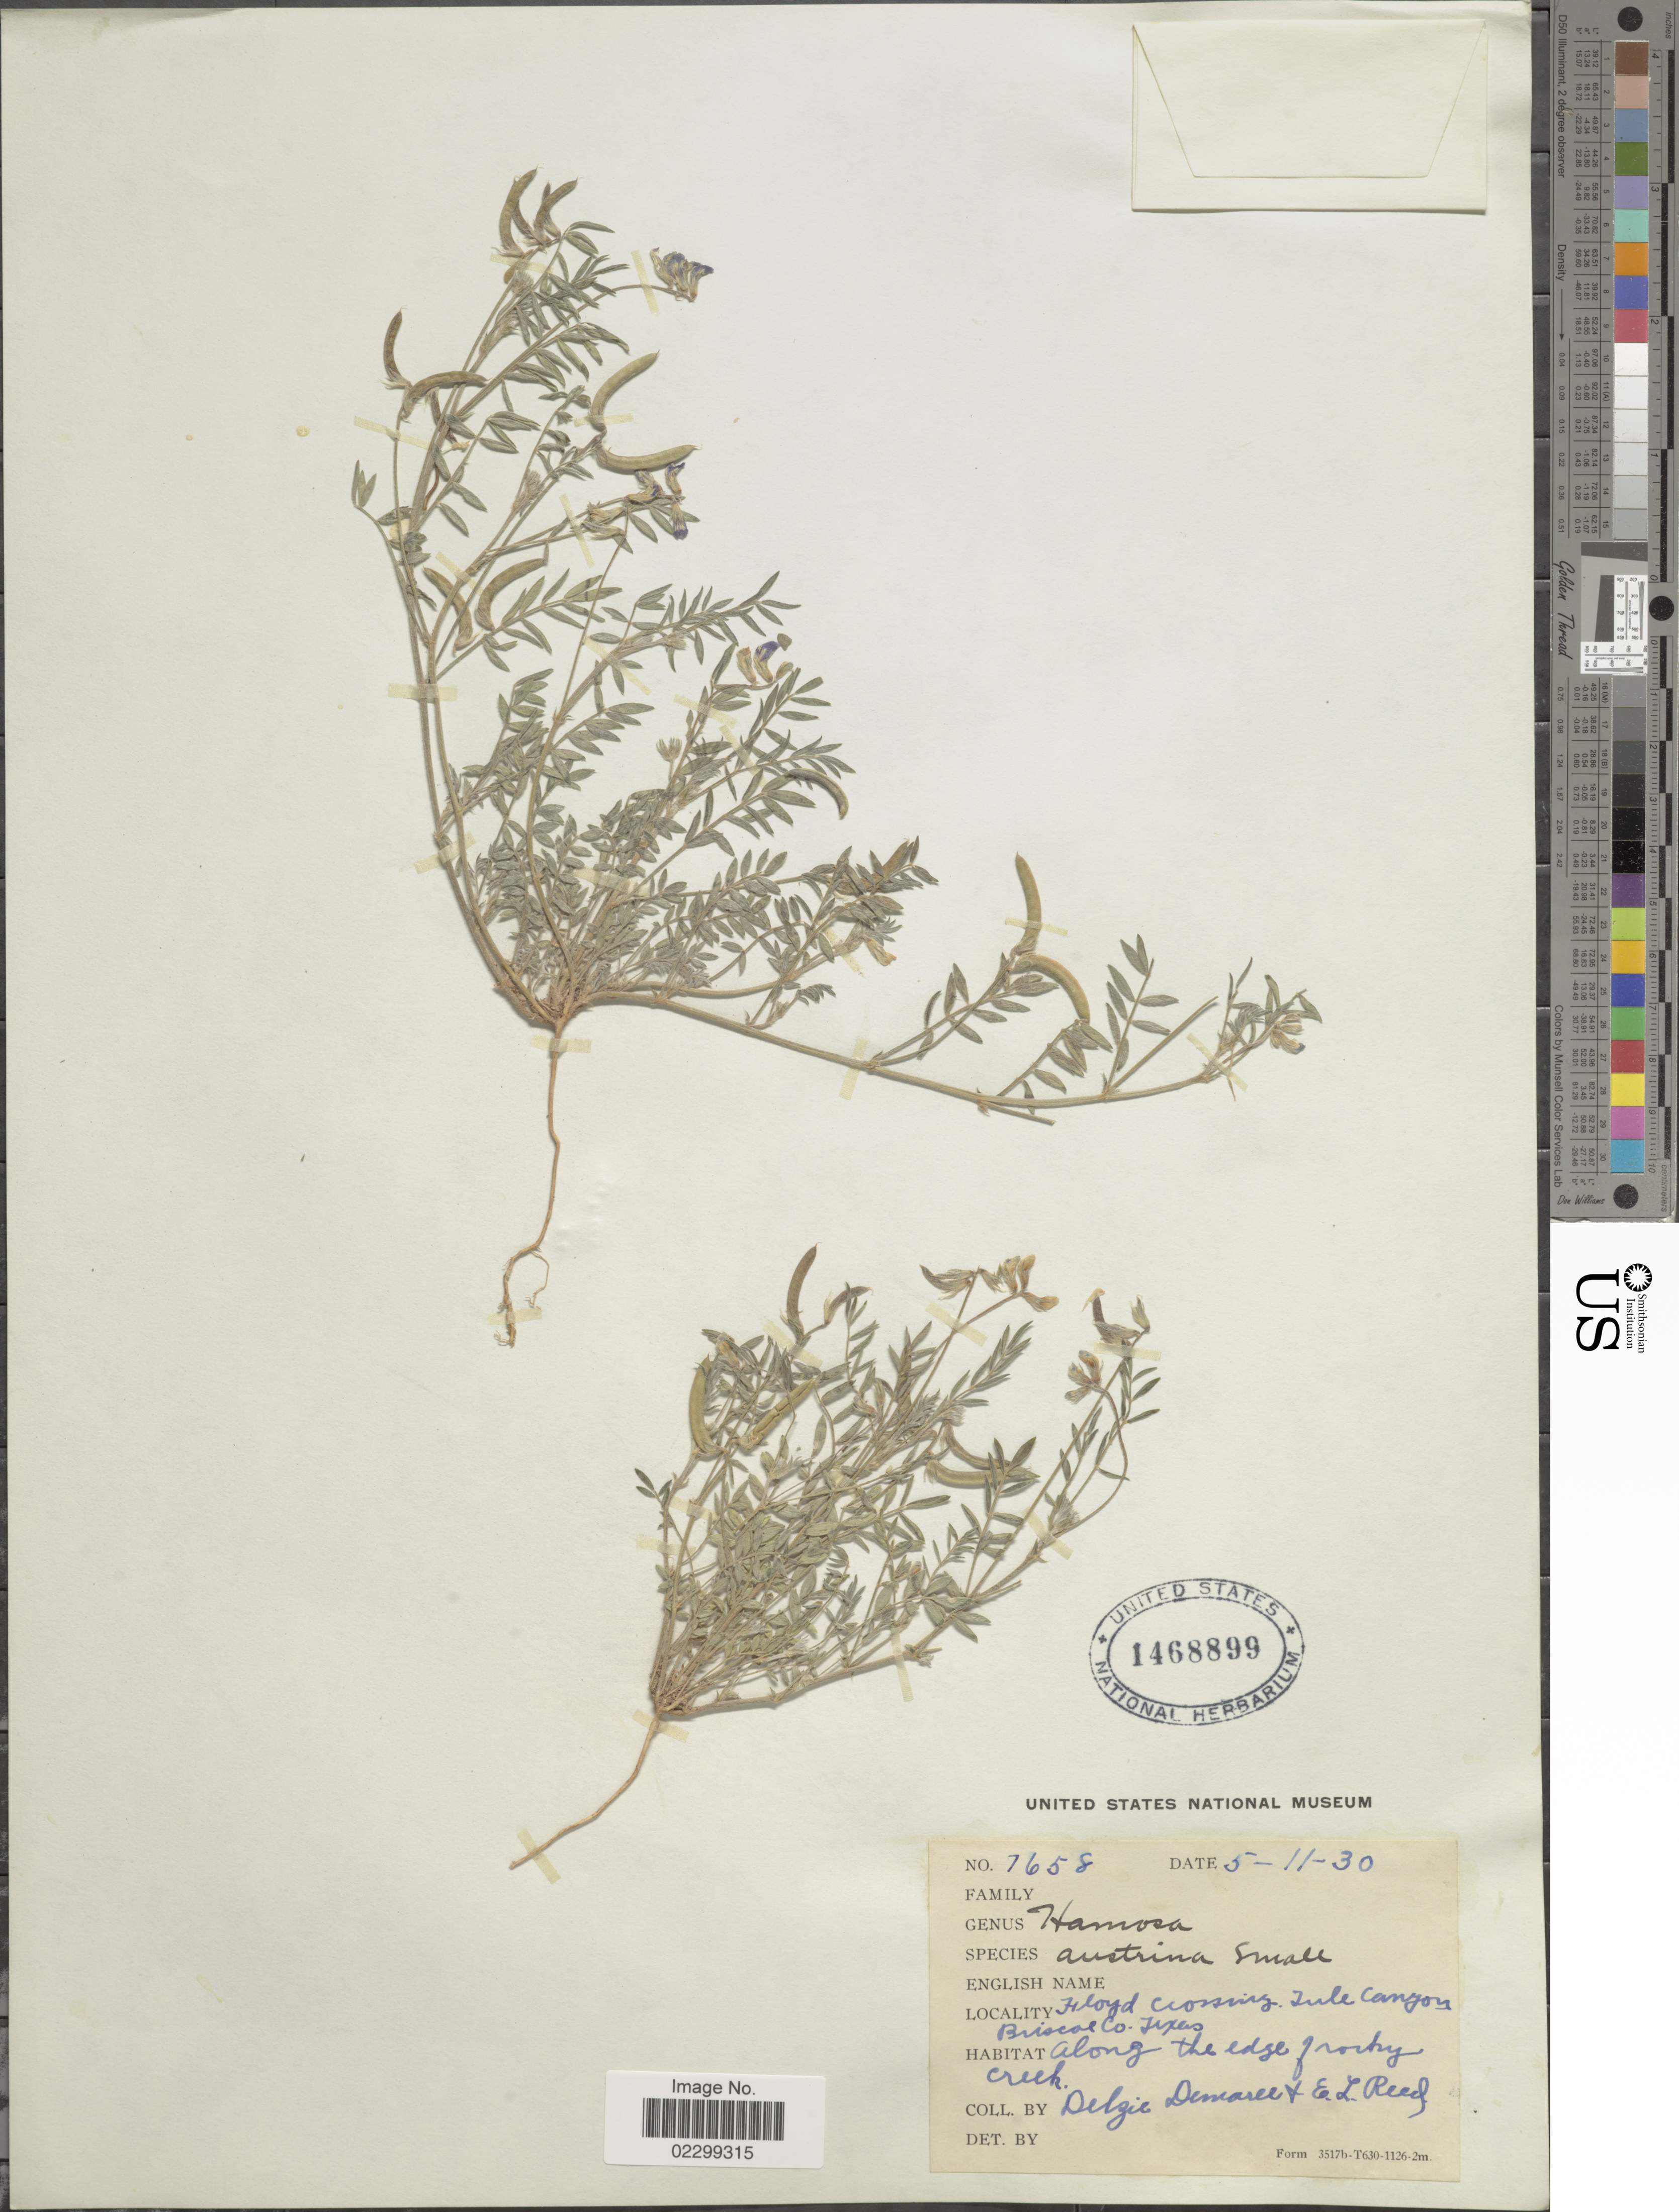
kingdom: Plantae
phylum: Tracheophyta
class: Magnoliopsida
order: Fabales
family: Fabaceae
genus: Astragalus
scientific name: Astragalus austrinus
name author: (Small) O.E. Schulz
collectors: D. Demaree & E. Reed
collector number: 1658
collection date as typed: Transcribed d/m/y: 11/5/30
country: United States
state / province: Texas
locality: Floyd Crossing, Tule Canyon, Briscoe Co.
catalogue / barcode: US 1468899